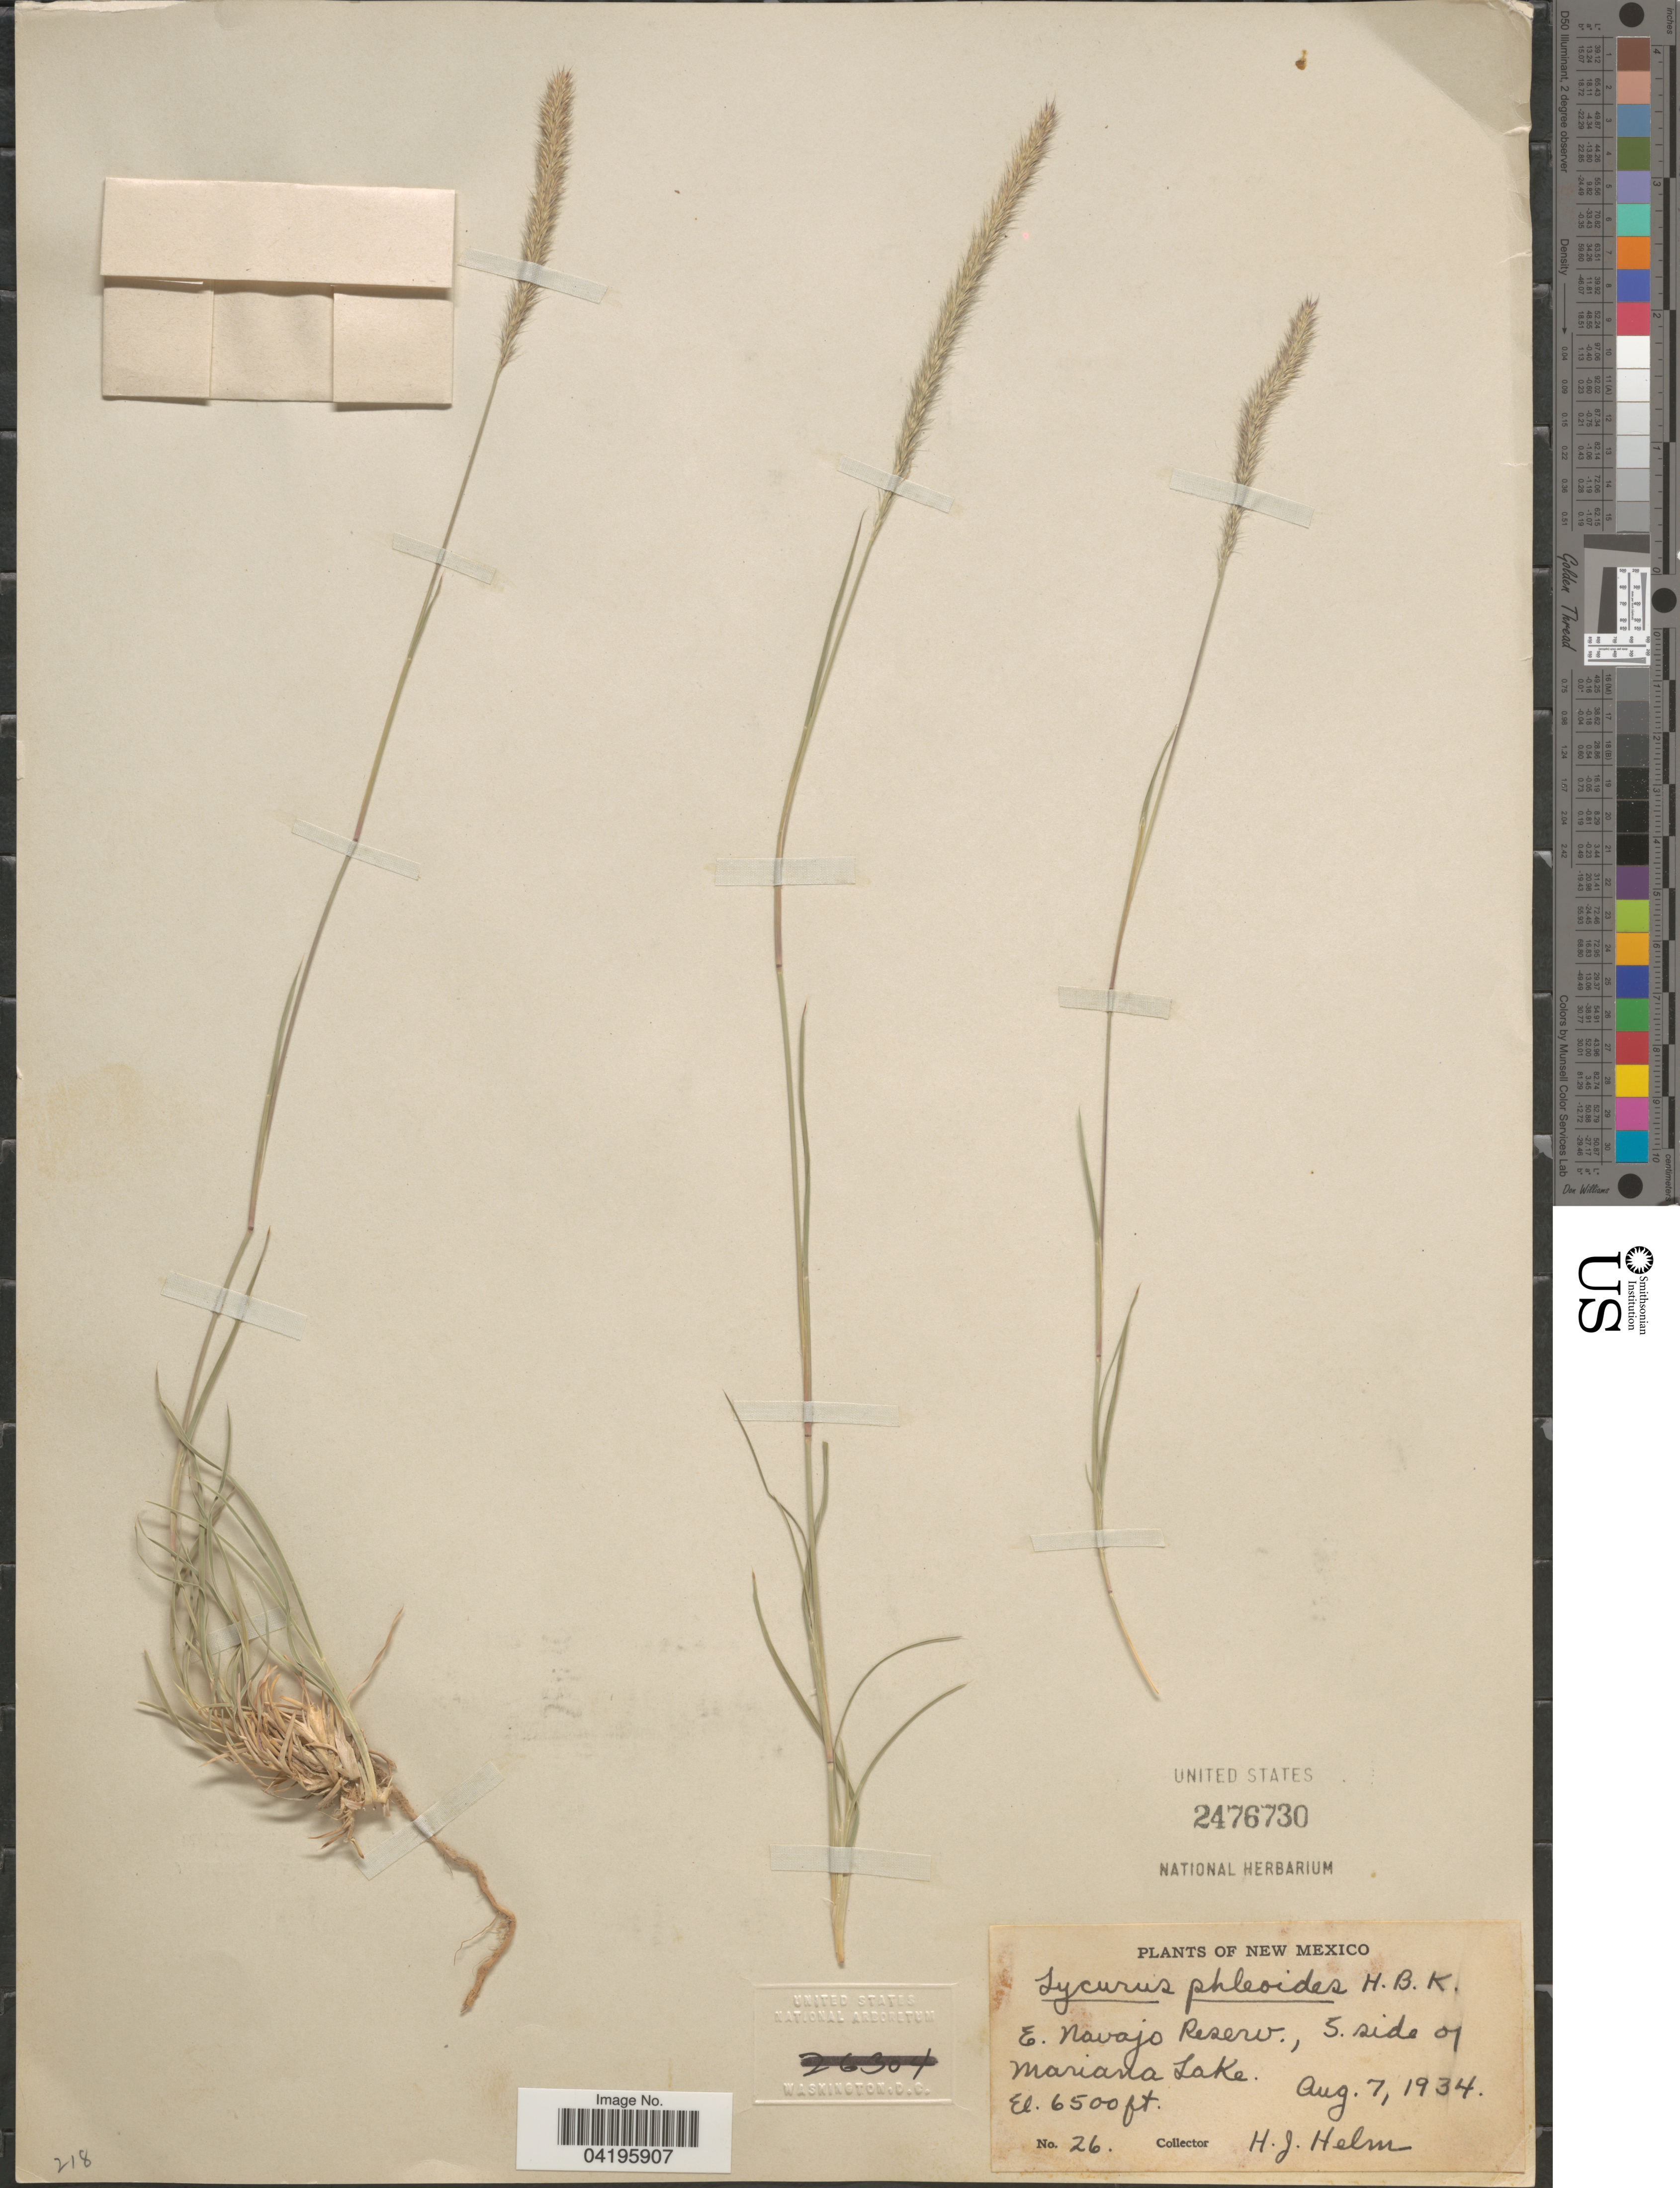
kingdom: Plantae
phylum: Tracheophyta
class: Liliopsida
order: Poales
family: Poaceae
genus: Muhlenbergia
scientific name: Muhlenbergia phleoides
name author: (Kunth) Columbus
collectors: H. Helm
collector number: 26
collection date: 1934-08-07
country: United States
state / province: New Mexico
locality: E. Navajo Reserv., S. side of Mariana Lake.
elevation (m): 1981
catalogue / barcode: US 2476730